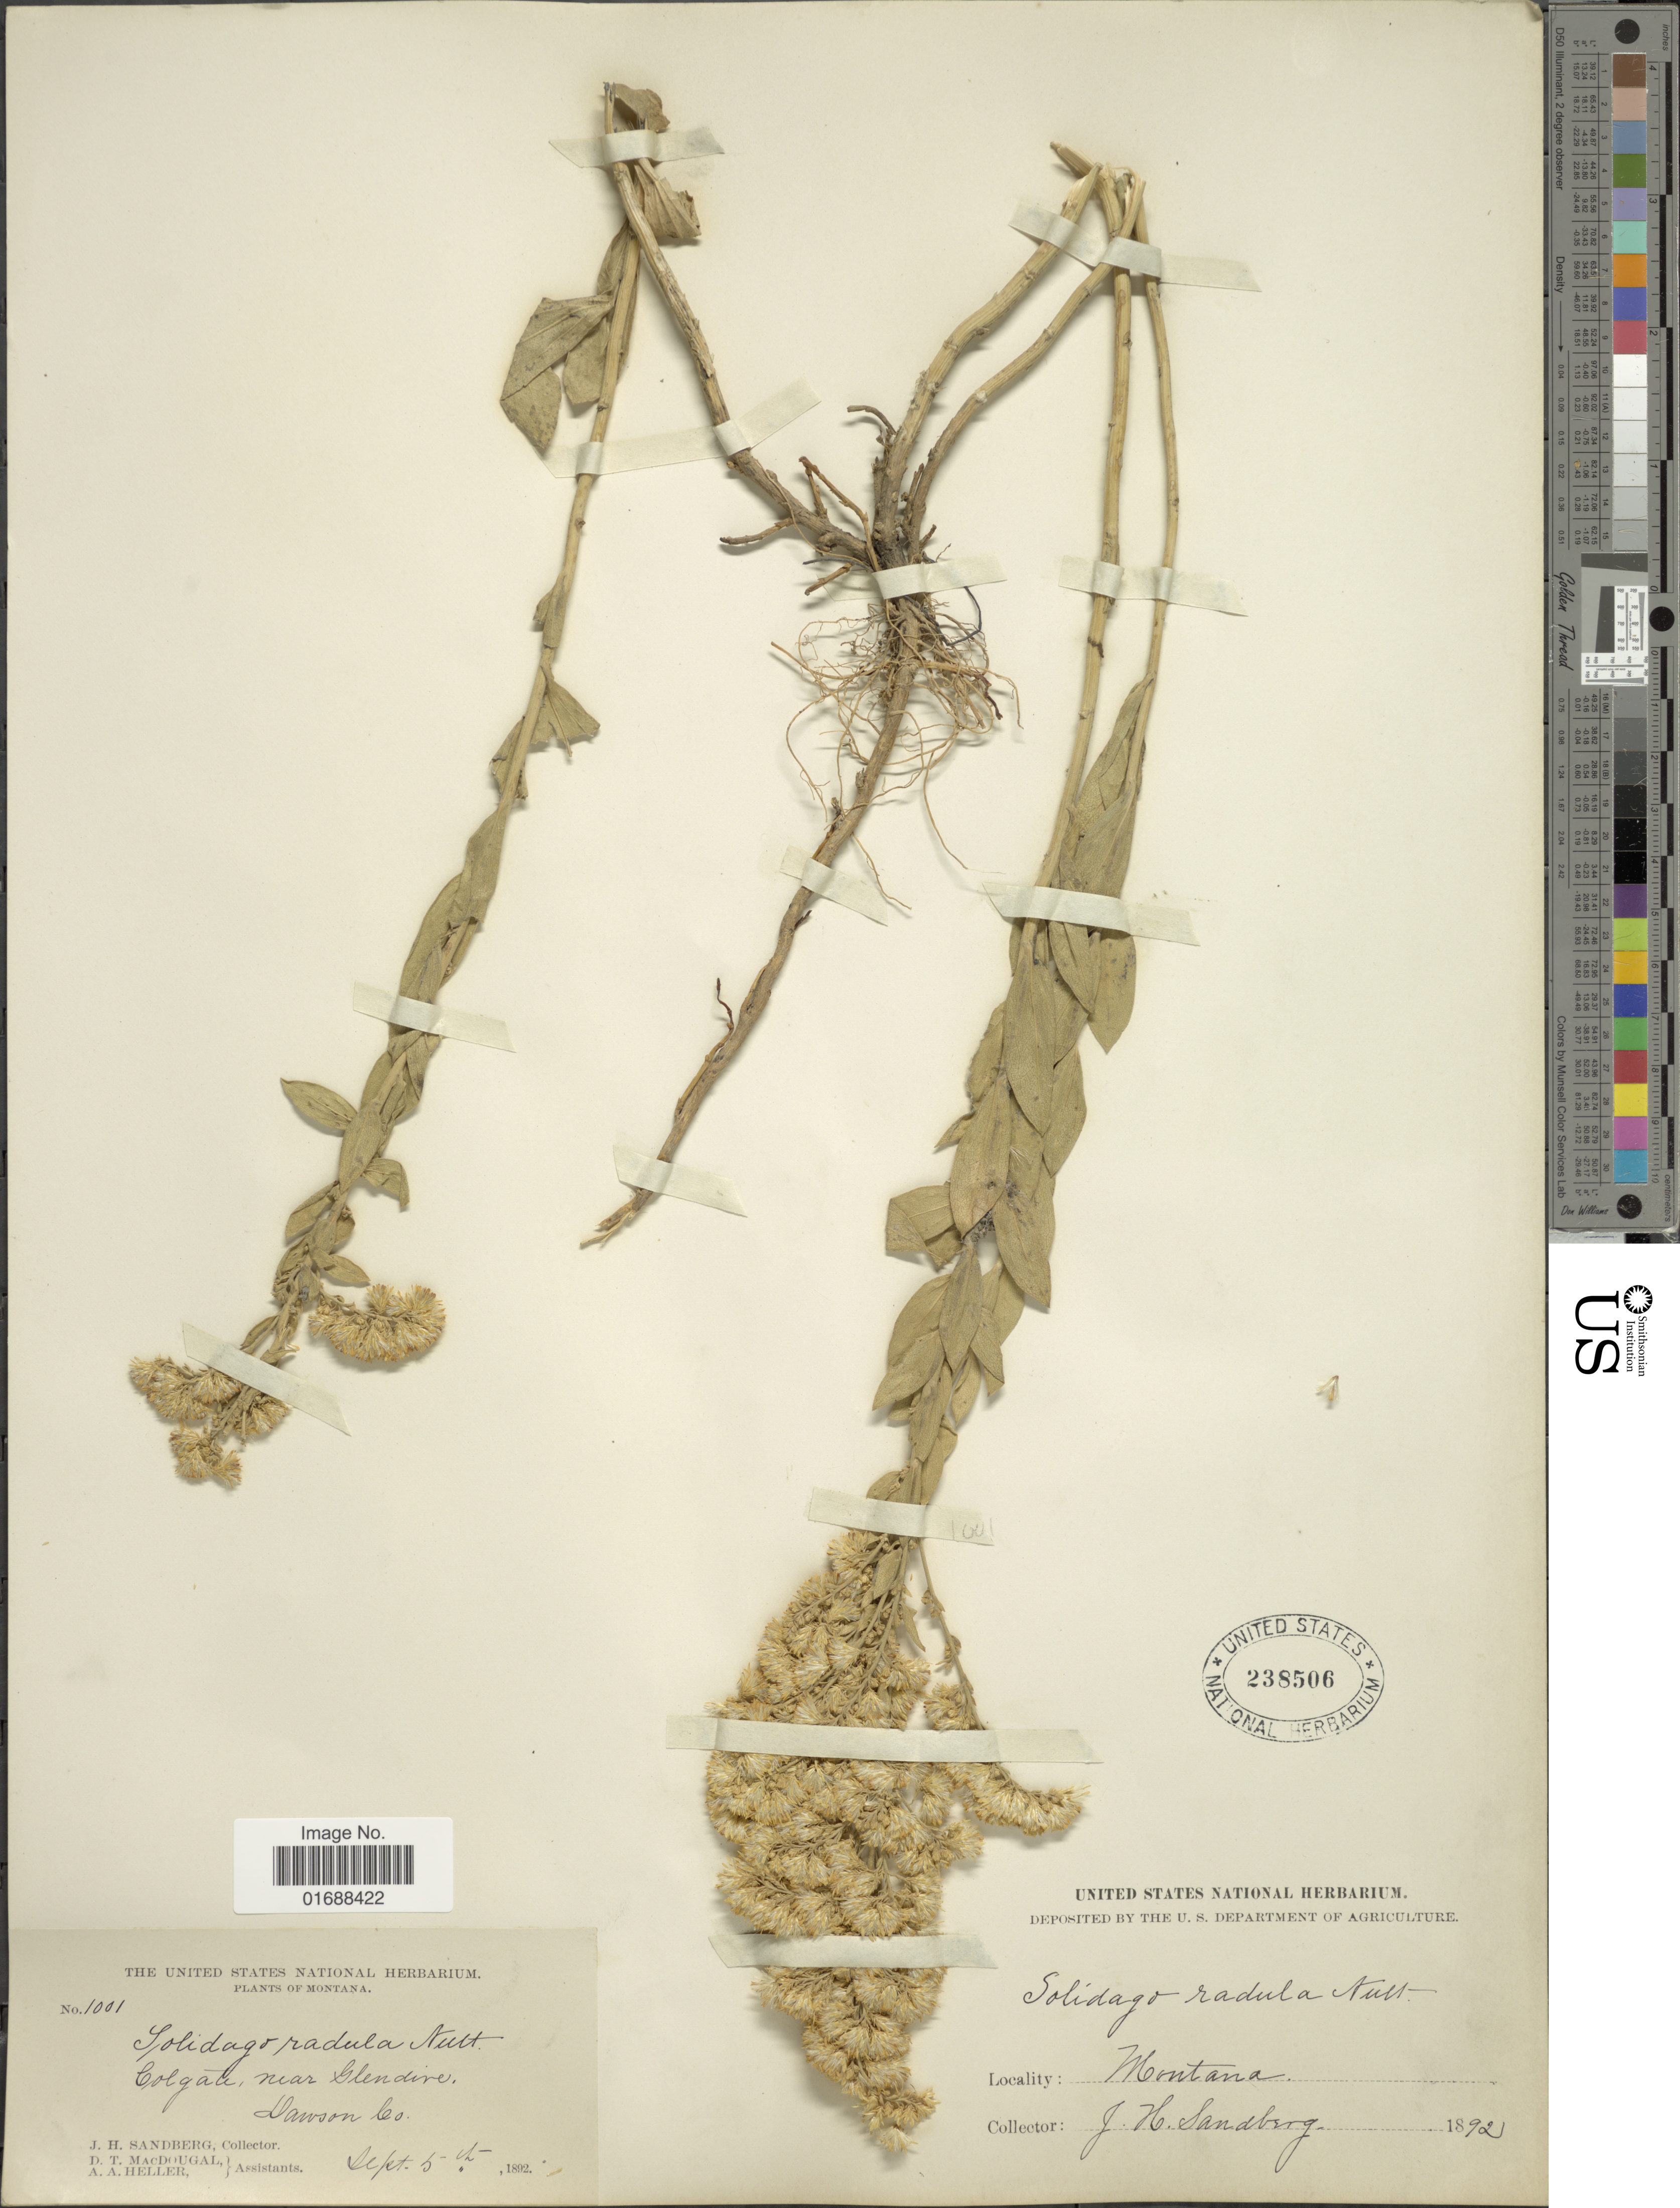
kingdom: Plantae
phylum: Tracheophyta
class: Magnoliopsida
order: Asterales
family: Asteraceae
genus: Solidago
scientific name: Solidago mollis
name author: Bartl.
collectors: J. H. Sandberg, D. T. MacDougal & A. A. Heller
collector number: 1001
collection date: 1892-09-05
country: United States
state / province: Montana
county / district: Dawson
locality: Colgate, near Glendive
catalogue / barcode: US 238506